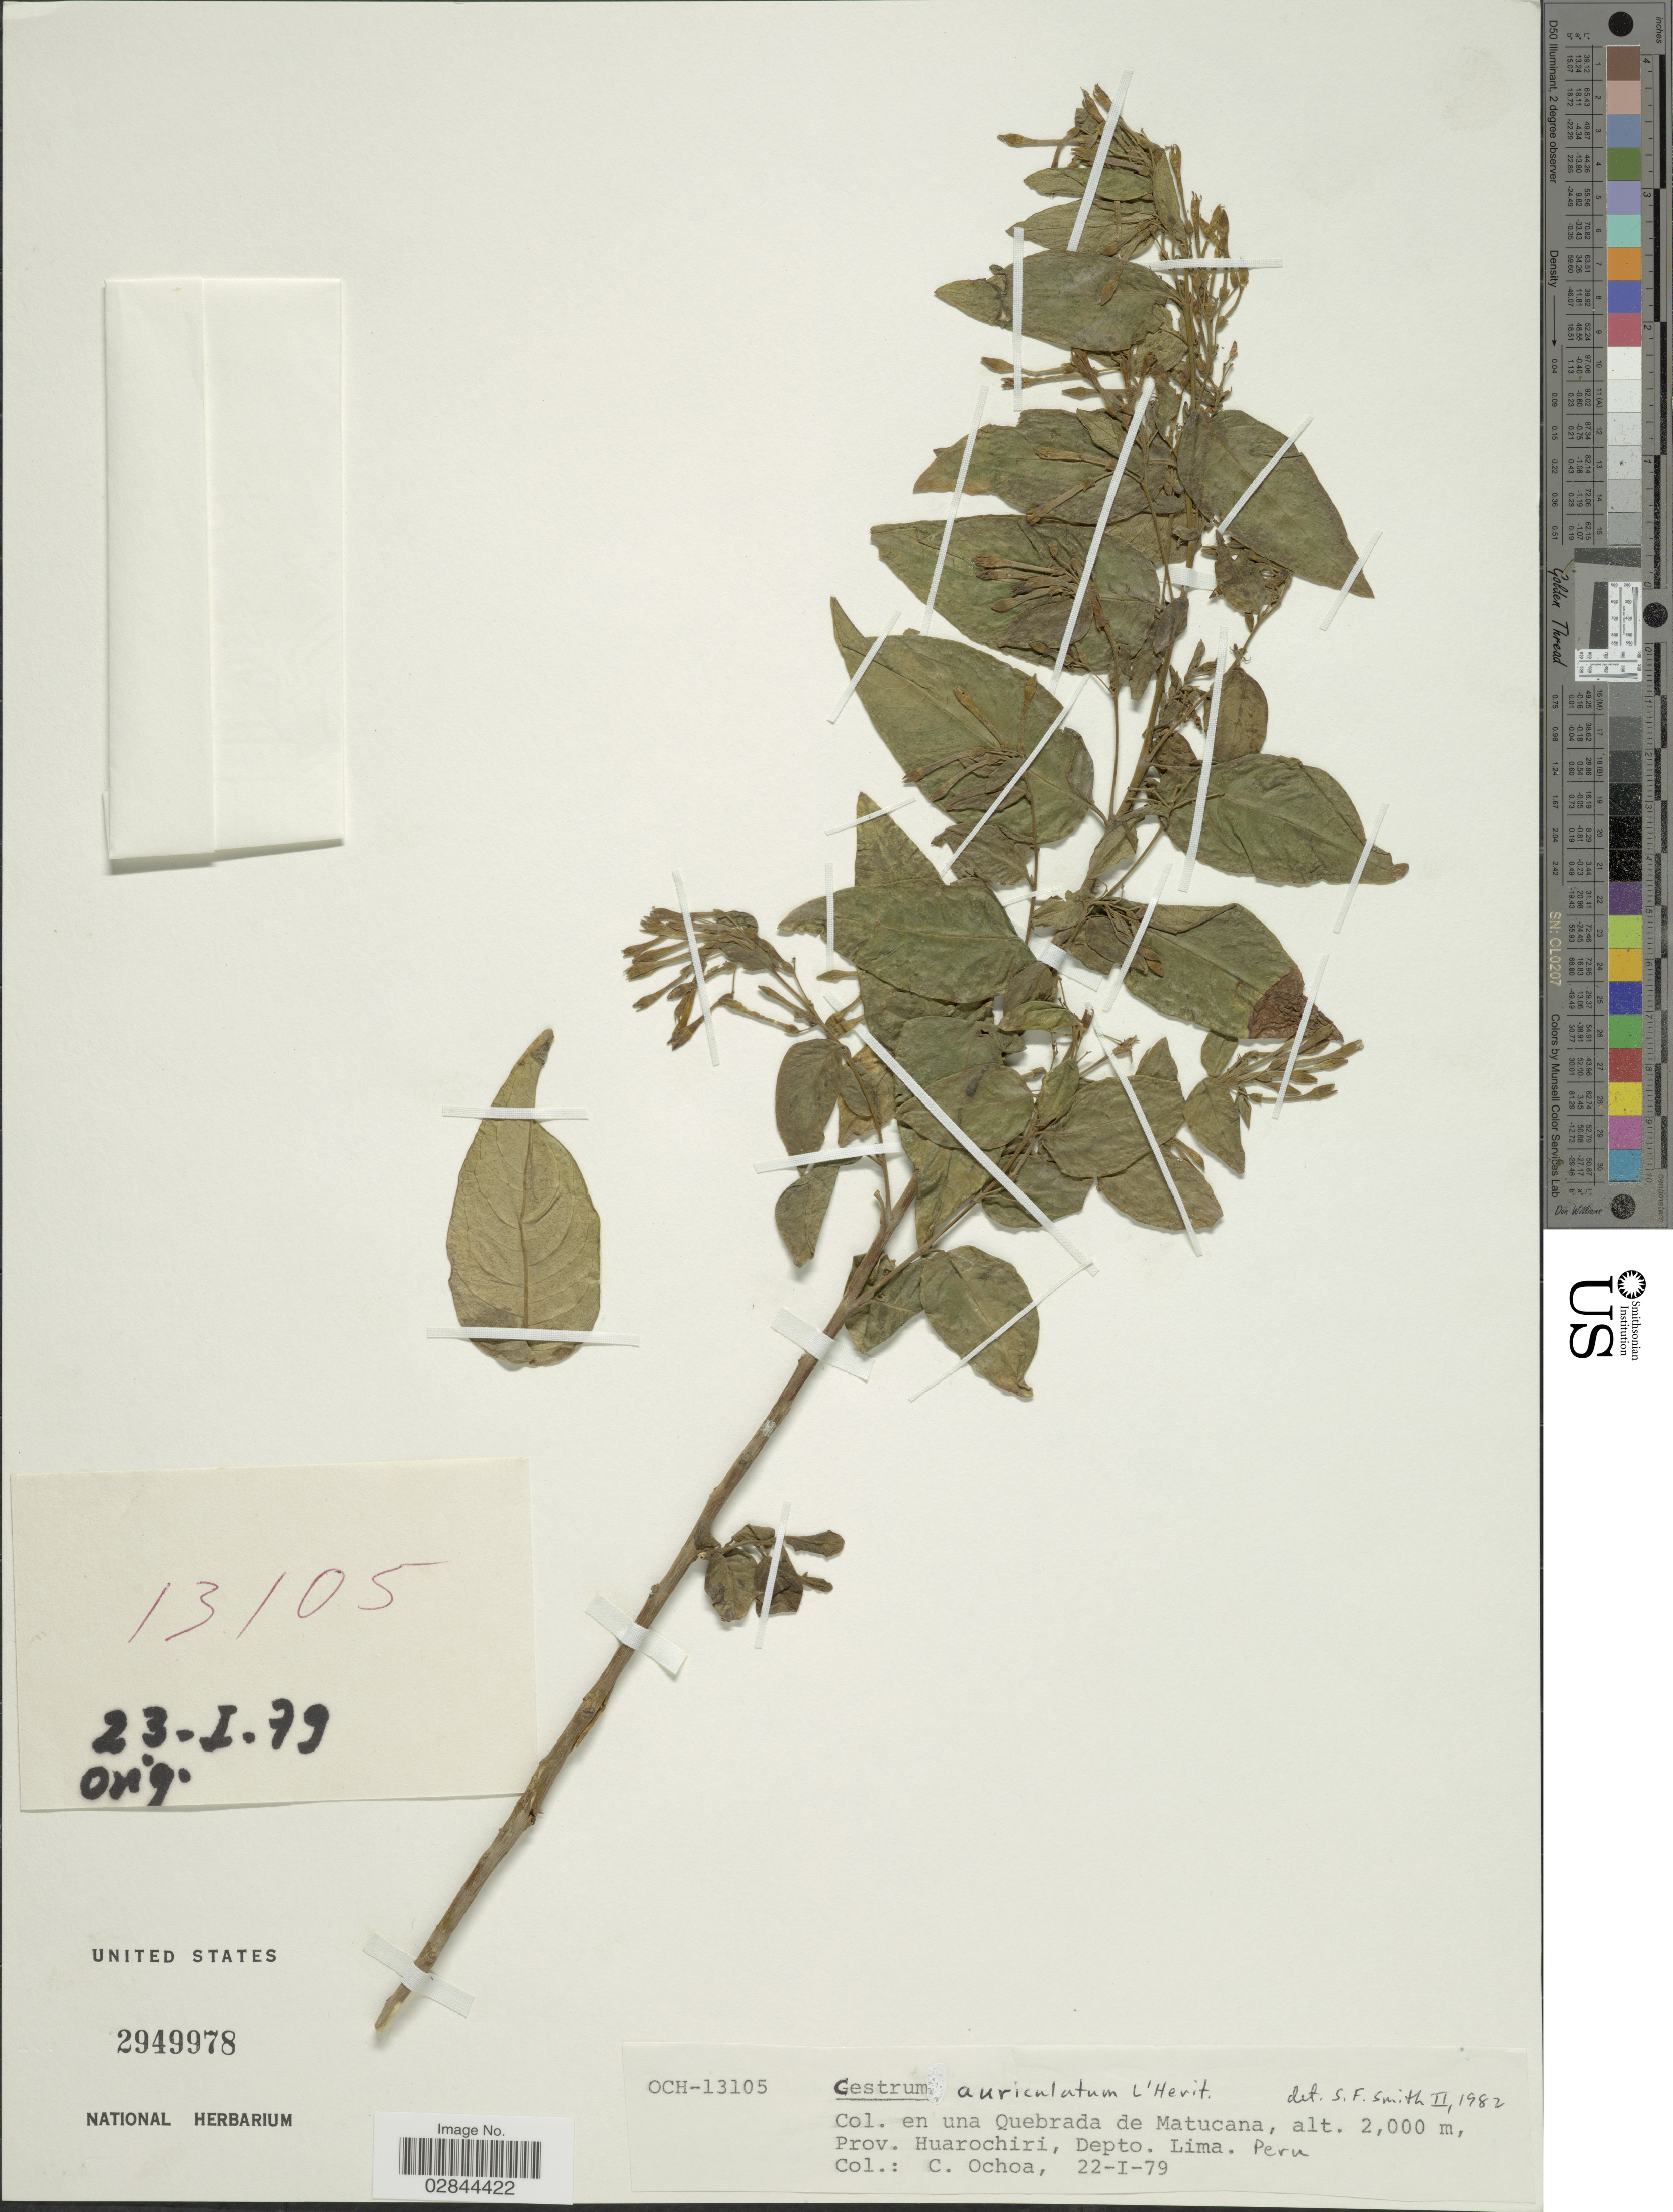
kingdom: Plantae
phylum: Tracheophyta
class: Magnoliopsida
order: Solanales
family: Solanaceae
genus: Cestrum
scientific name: Cestrum auriculatum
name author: L'Hér.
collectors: C. Ochoa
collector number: OCH-13105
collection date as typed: Transcribed d/m/y: 22/1/79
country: Peru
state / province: Lima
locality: En una Quebrada de Matucana, Prov. Huarochiri, Depto. Lima.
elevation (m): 2000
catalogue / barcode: US 2949978